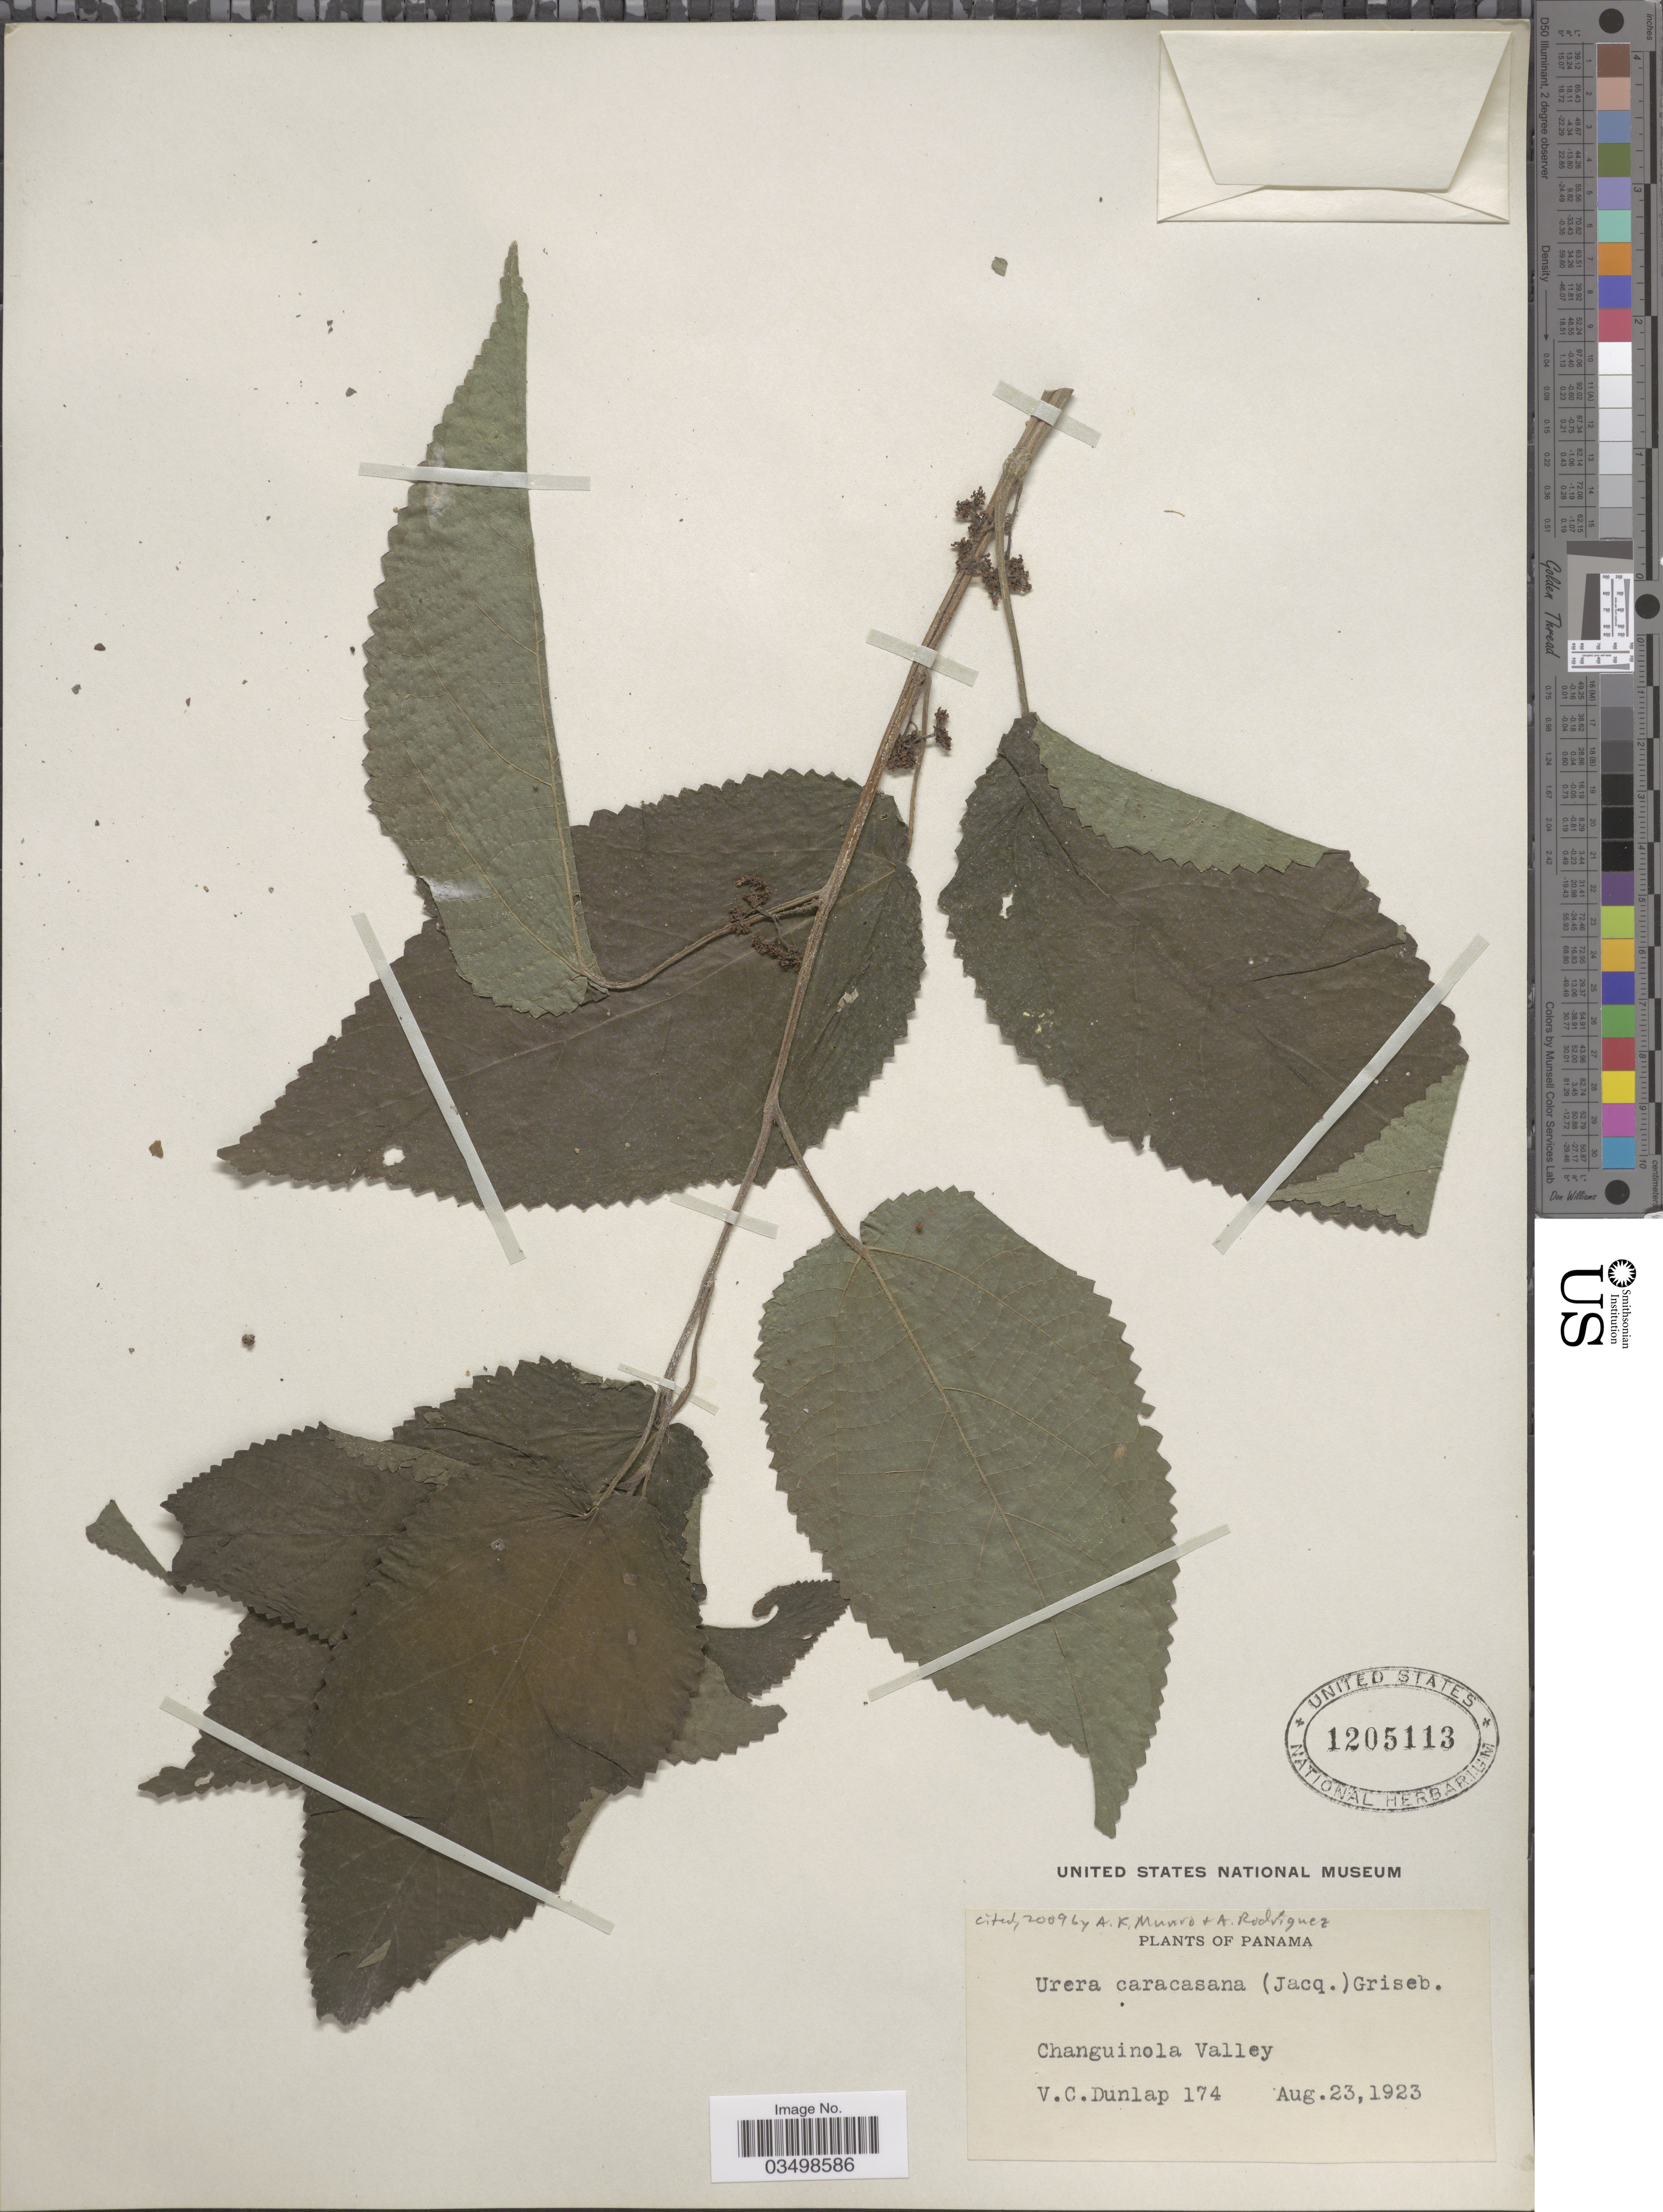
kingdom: Plantae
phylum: Tracheophyta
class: Magnoliopsida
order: Rosales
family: Urticaceae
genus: Urera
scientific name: Urera caracasana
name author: (Jacq.) Gaudich. ex Griseb.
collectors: V. C. Dunlap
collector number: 174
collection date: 1923-08-23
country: Panama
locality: Changuinola Valley.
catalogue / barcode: US 1205113